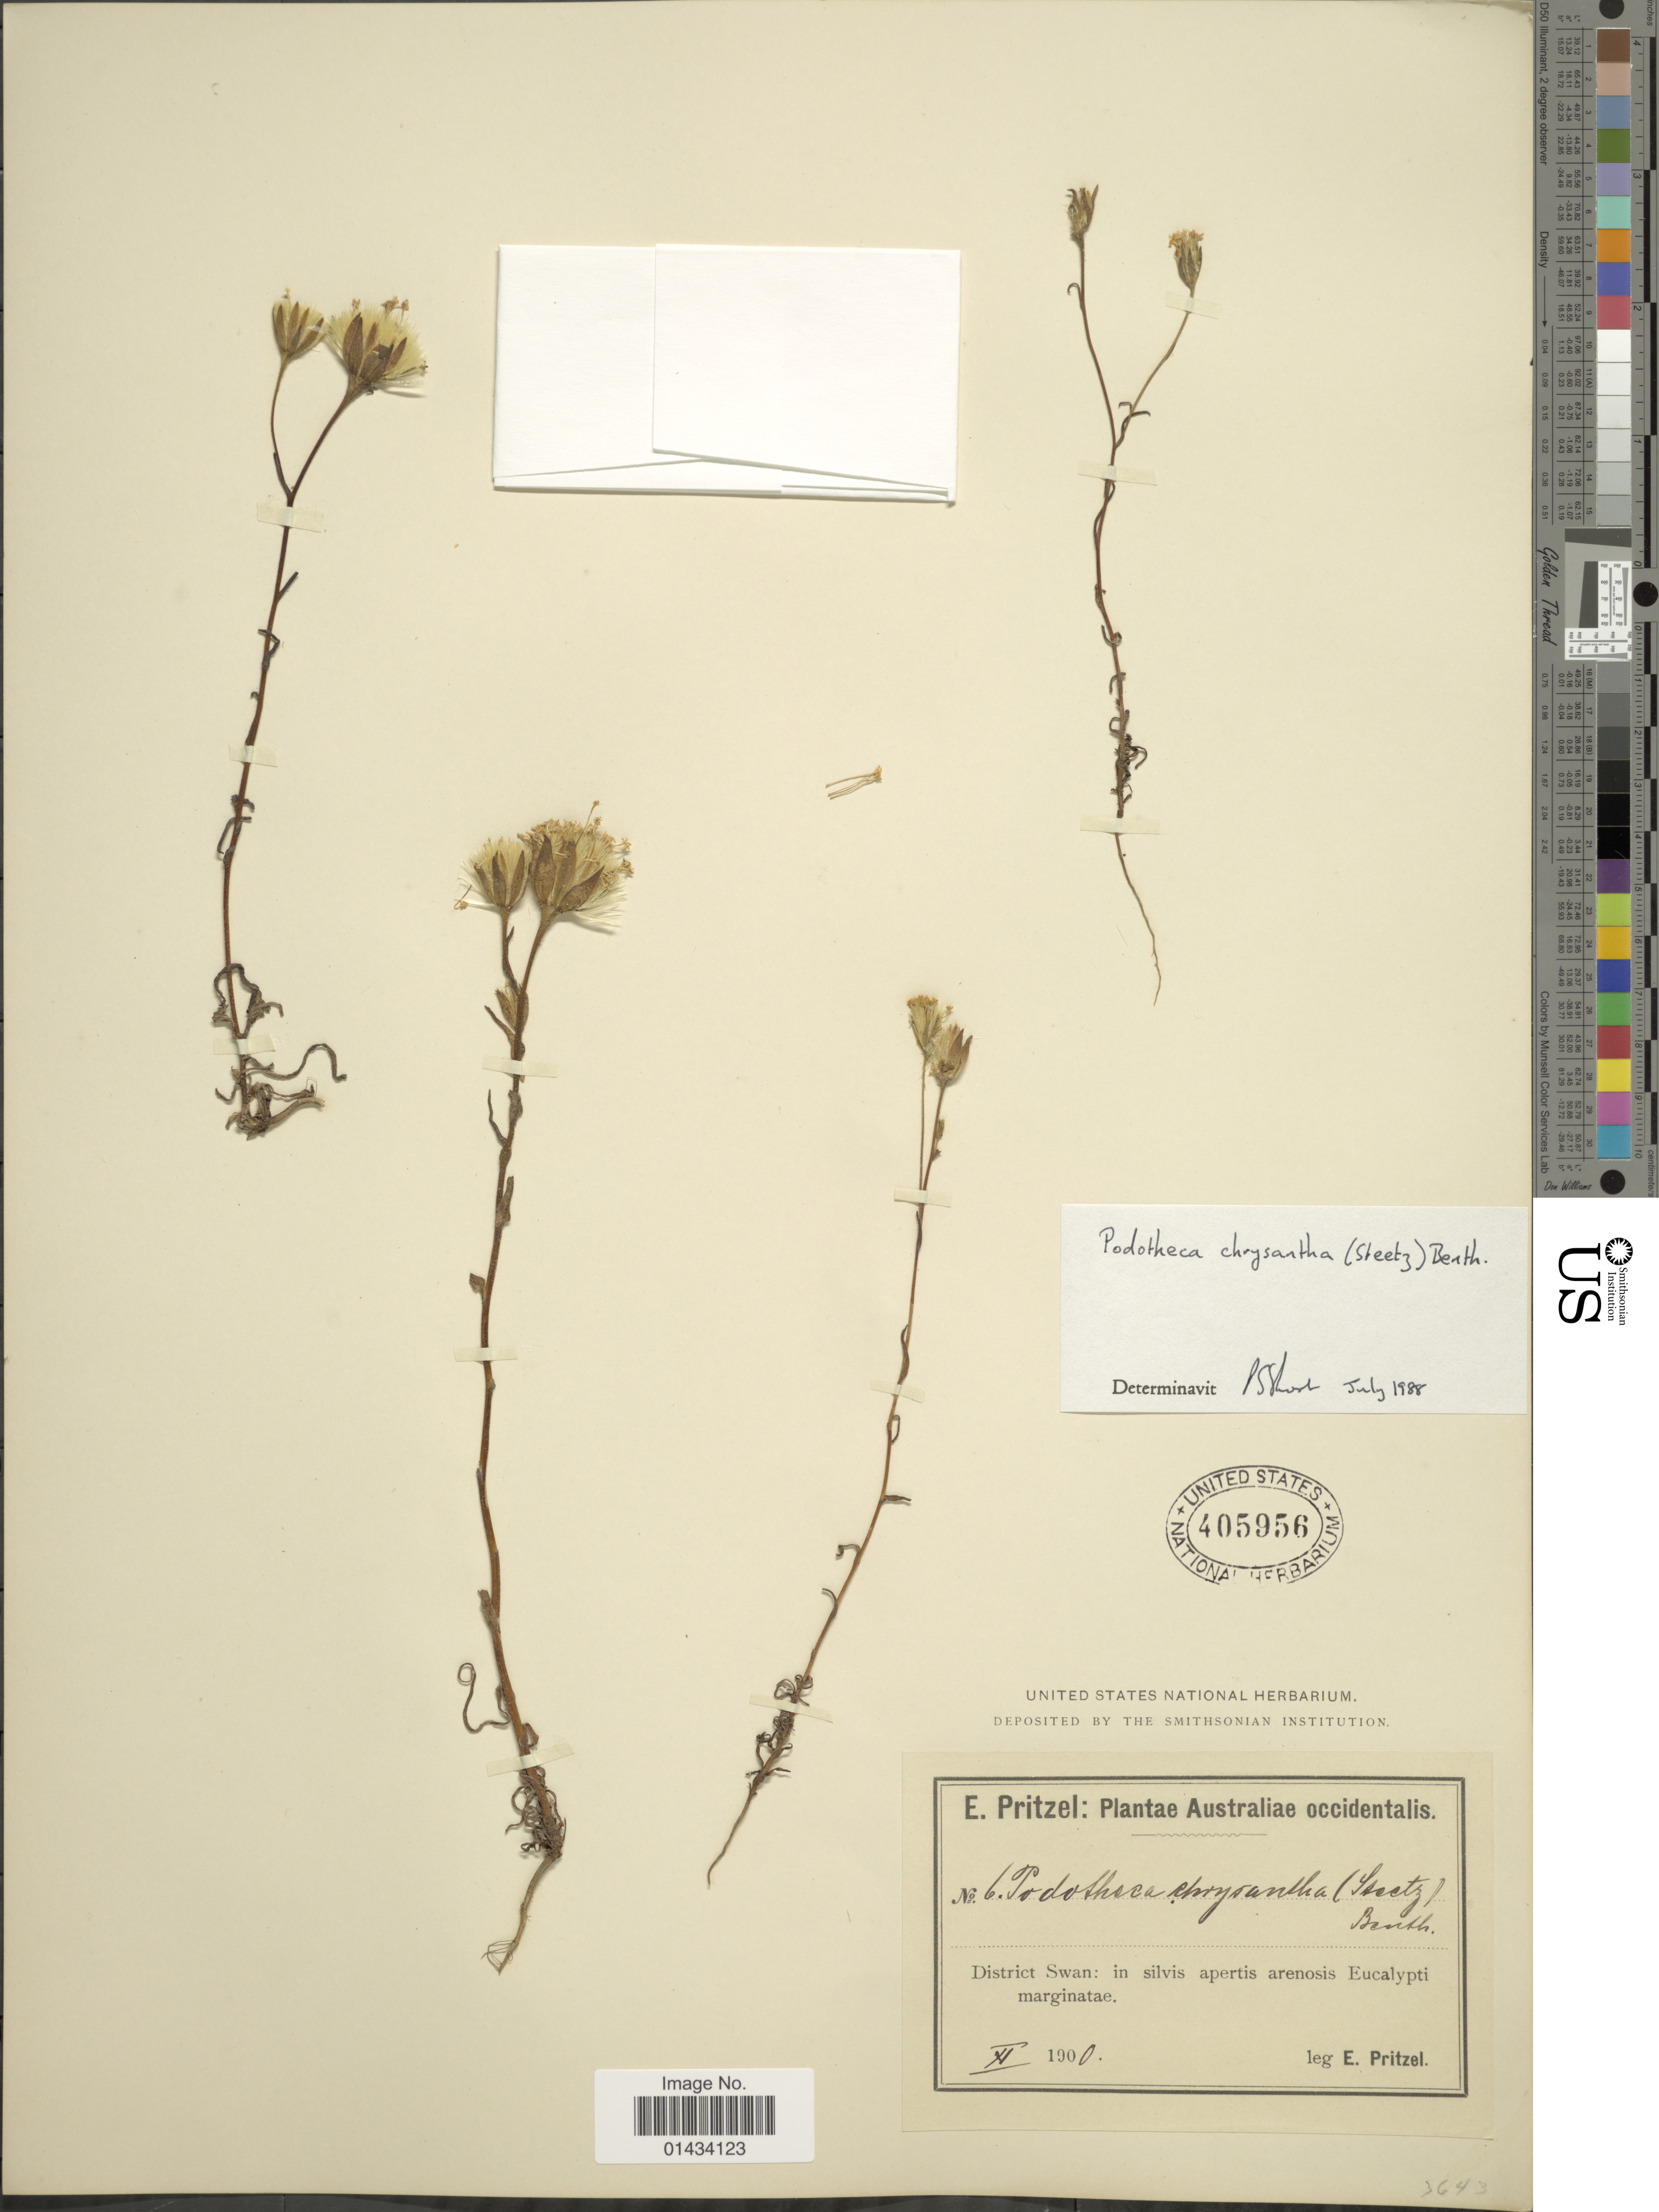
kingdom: Plantae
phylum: Tracheophyta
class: Magnoliopsida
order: Asterales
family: Asteraceae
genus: Podotheca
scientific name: Podotheca chrysantha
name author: (Steetz) Benth.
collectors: E. G. Pritzel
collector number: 6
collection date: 1900-12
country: Australia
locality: Australiae occidentalis, District Swan: in silvis apertis arenosis Eucalpti marginatae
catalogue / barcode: US 405956